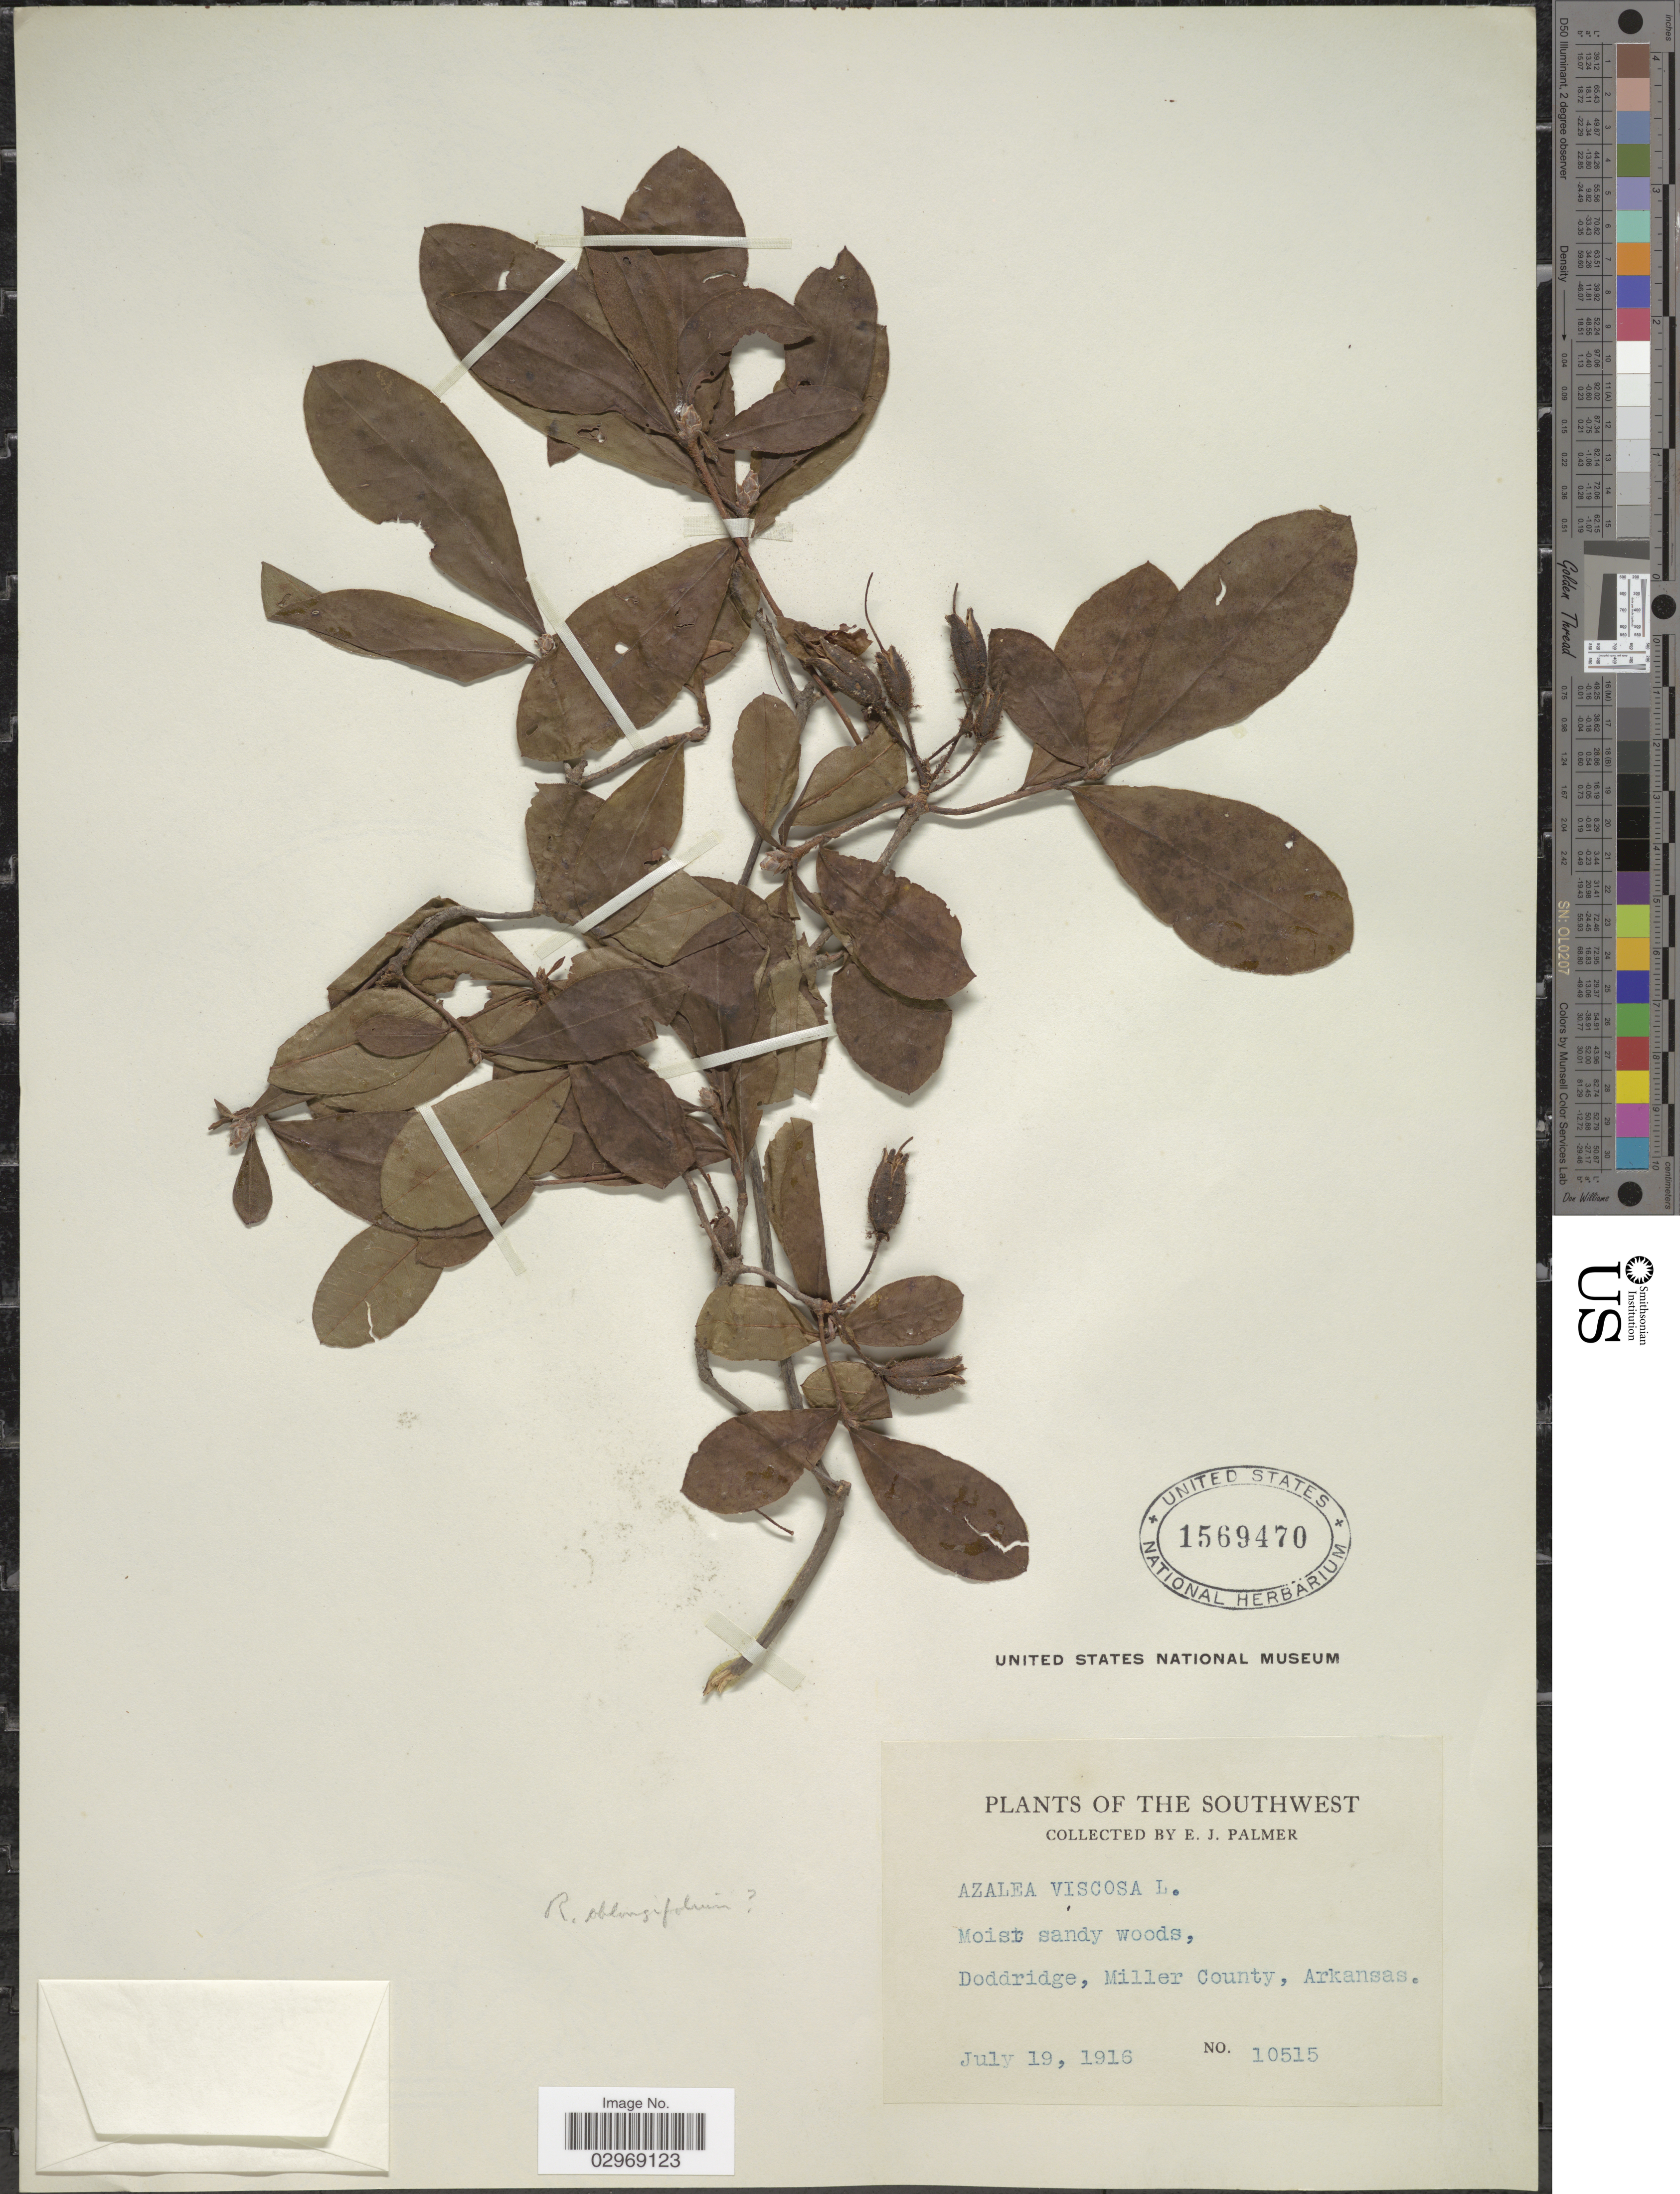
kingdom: Plantae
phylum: Tracheophyta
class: Magnoliopsida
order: Ericales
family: Ericaceae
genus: Rhododendron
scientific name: Rhododendron oblongifolium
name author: (Small) Millais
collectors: E. J. Palmer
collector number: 10515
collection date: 1916-07-19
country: United States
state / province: Arkansas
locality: The Southwest. Doddridge, Miller County.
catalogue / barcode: US 1569470